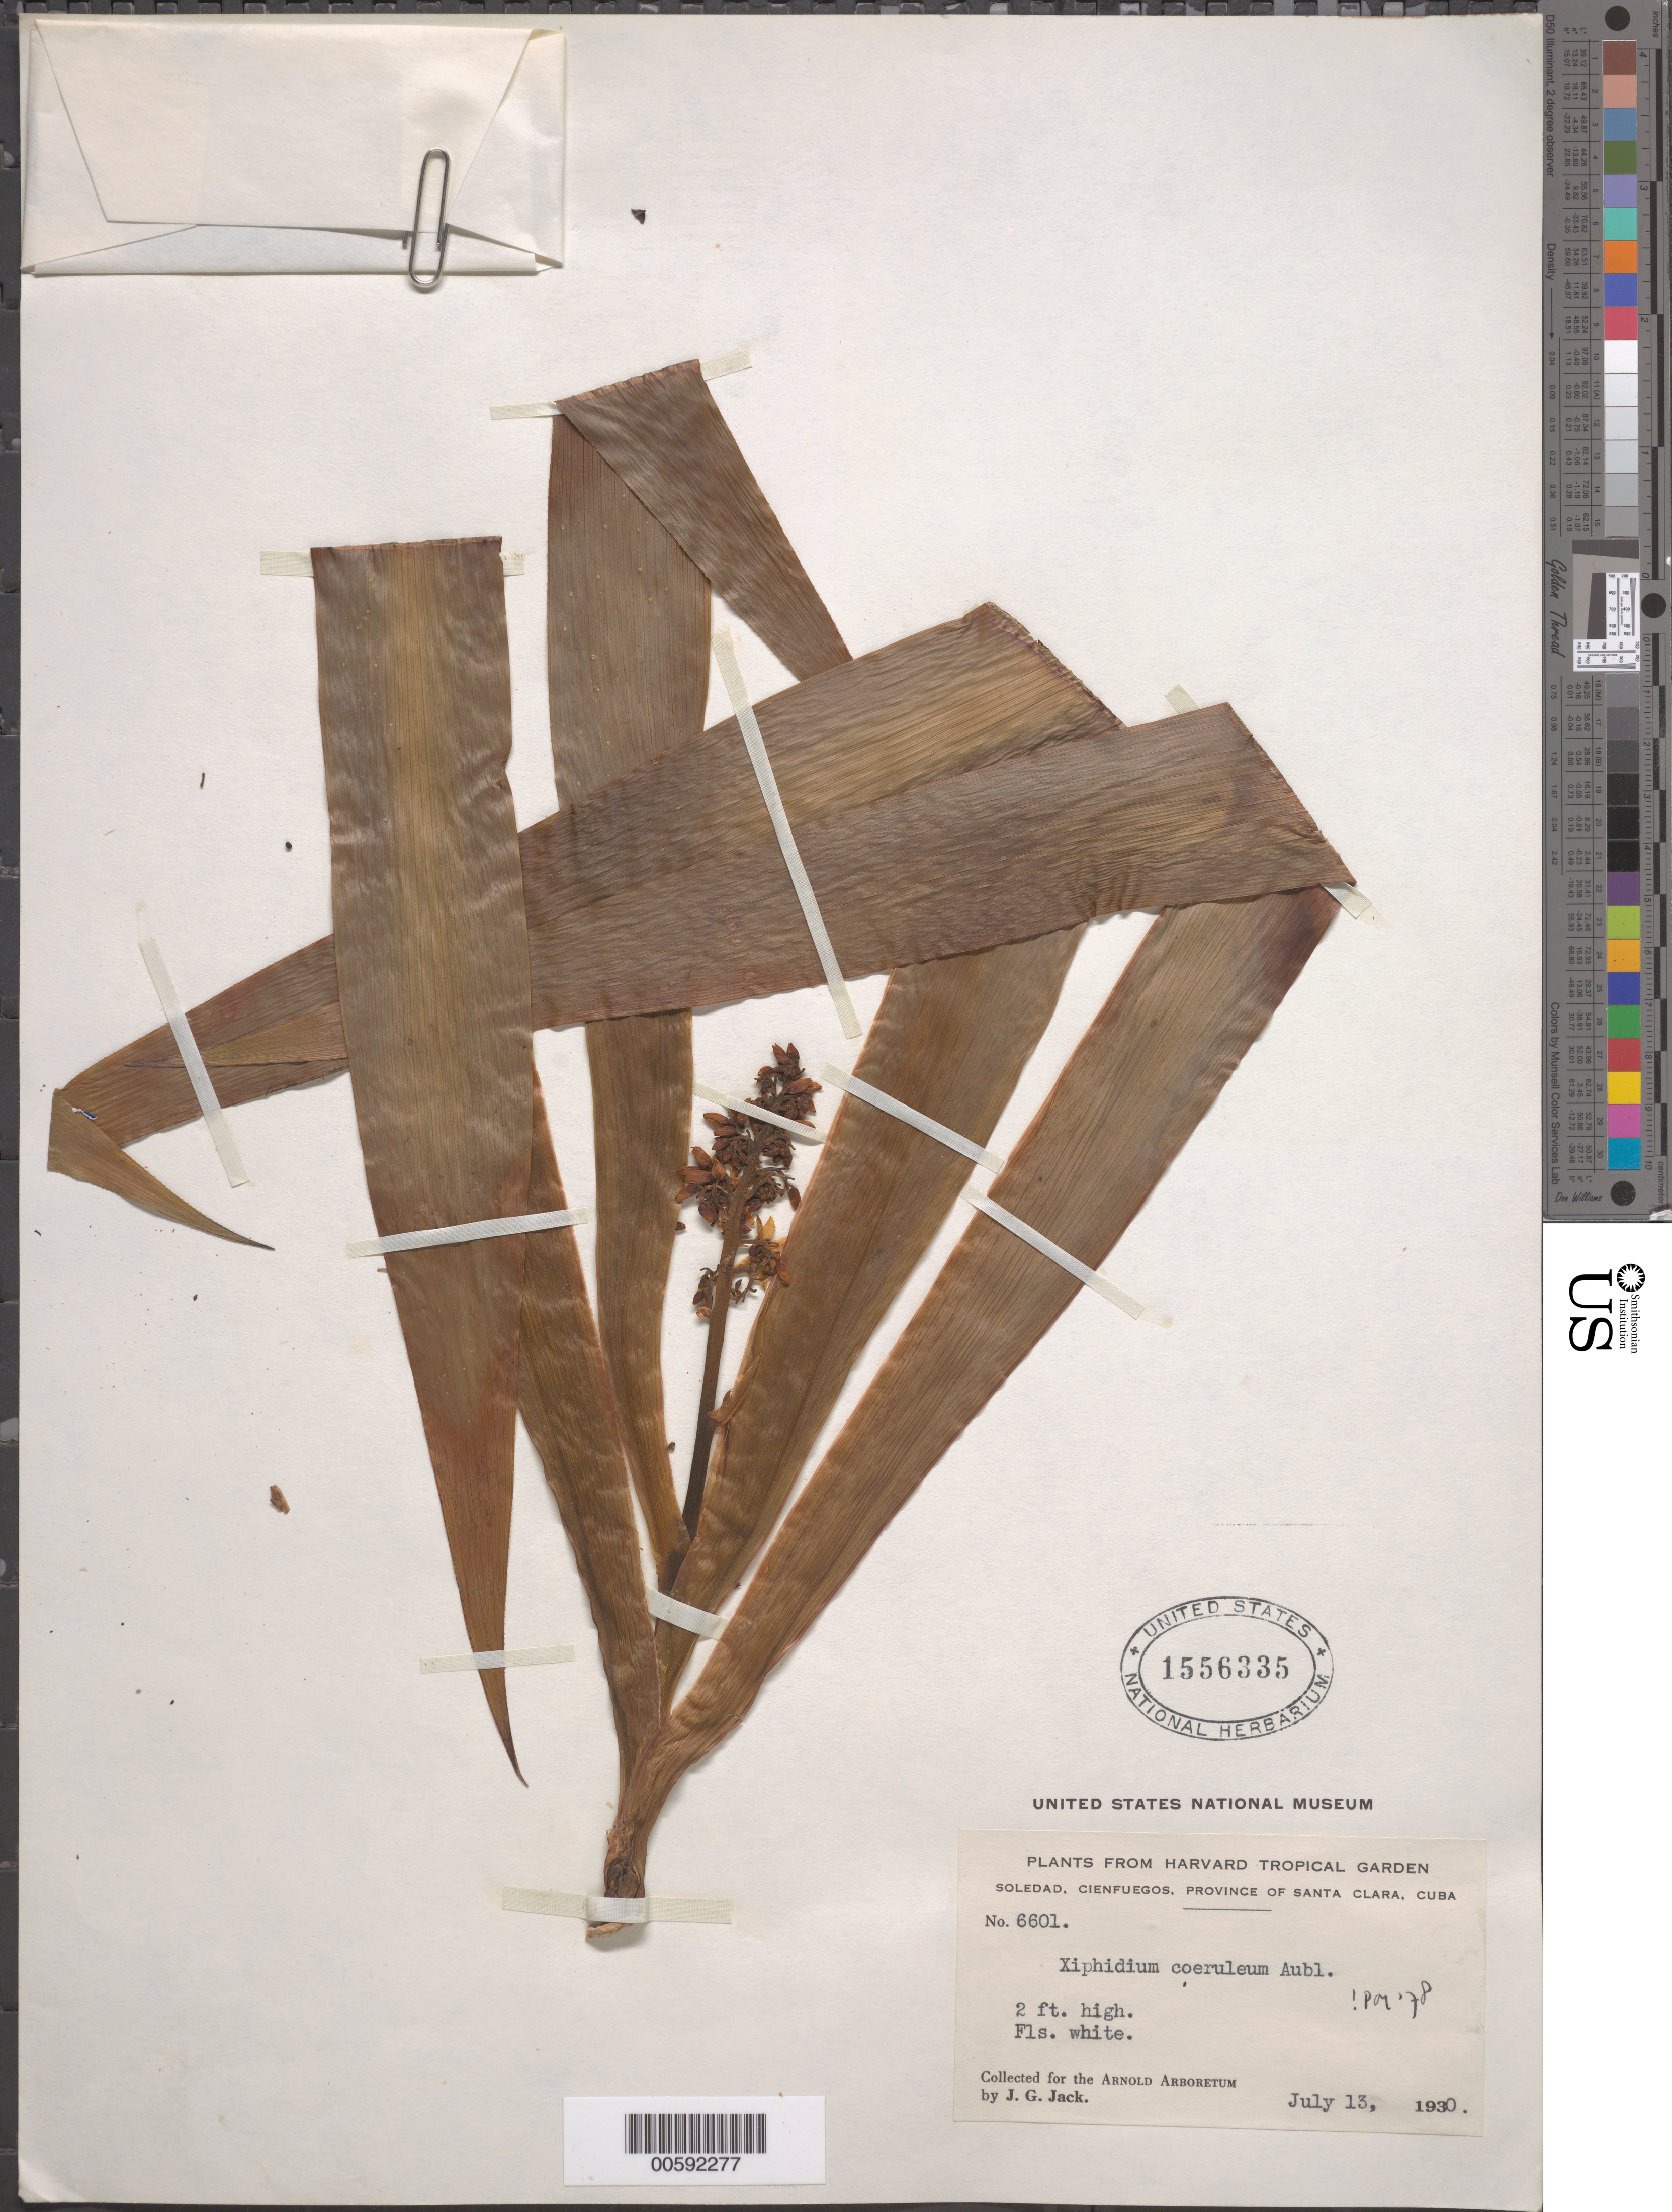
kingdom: Plantae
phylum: Tracheophyta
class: Liliopsida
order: Commelinales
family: Haemodoraceae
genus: Xiphidium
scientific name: Xiphidium caeruleum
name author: Aubl.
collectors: J. G. Jack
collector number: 6601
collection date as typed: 13 Jul 1930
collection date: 1930-07-13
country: Cuba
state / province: Cienfuegos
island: Greater Antilles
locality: Soledad, Cienfuegos. [In former Las Villas or Santa Clara Province.]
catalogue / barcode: US 1556335